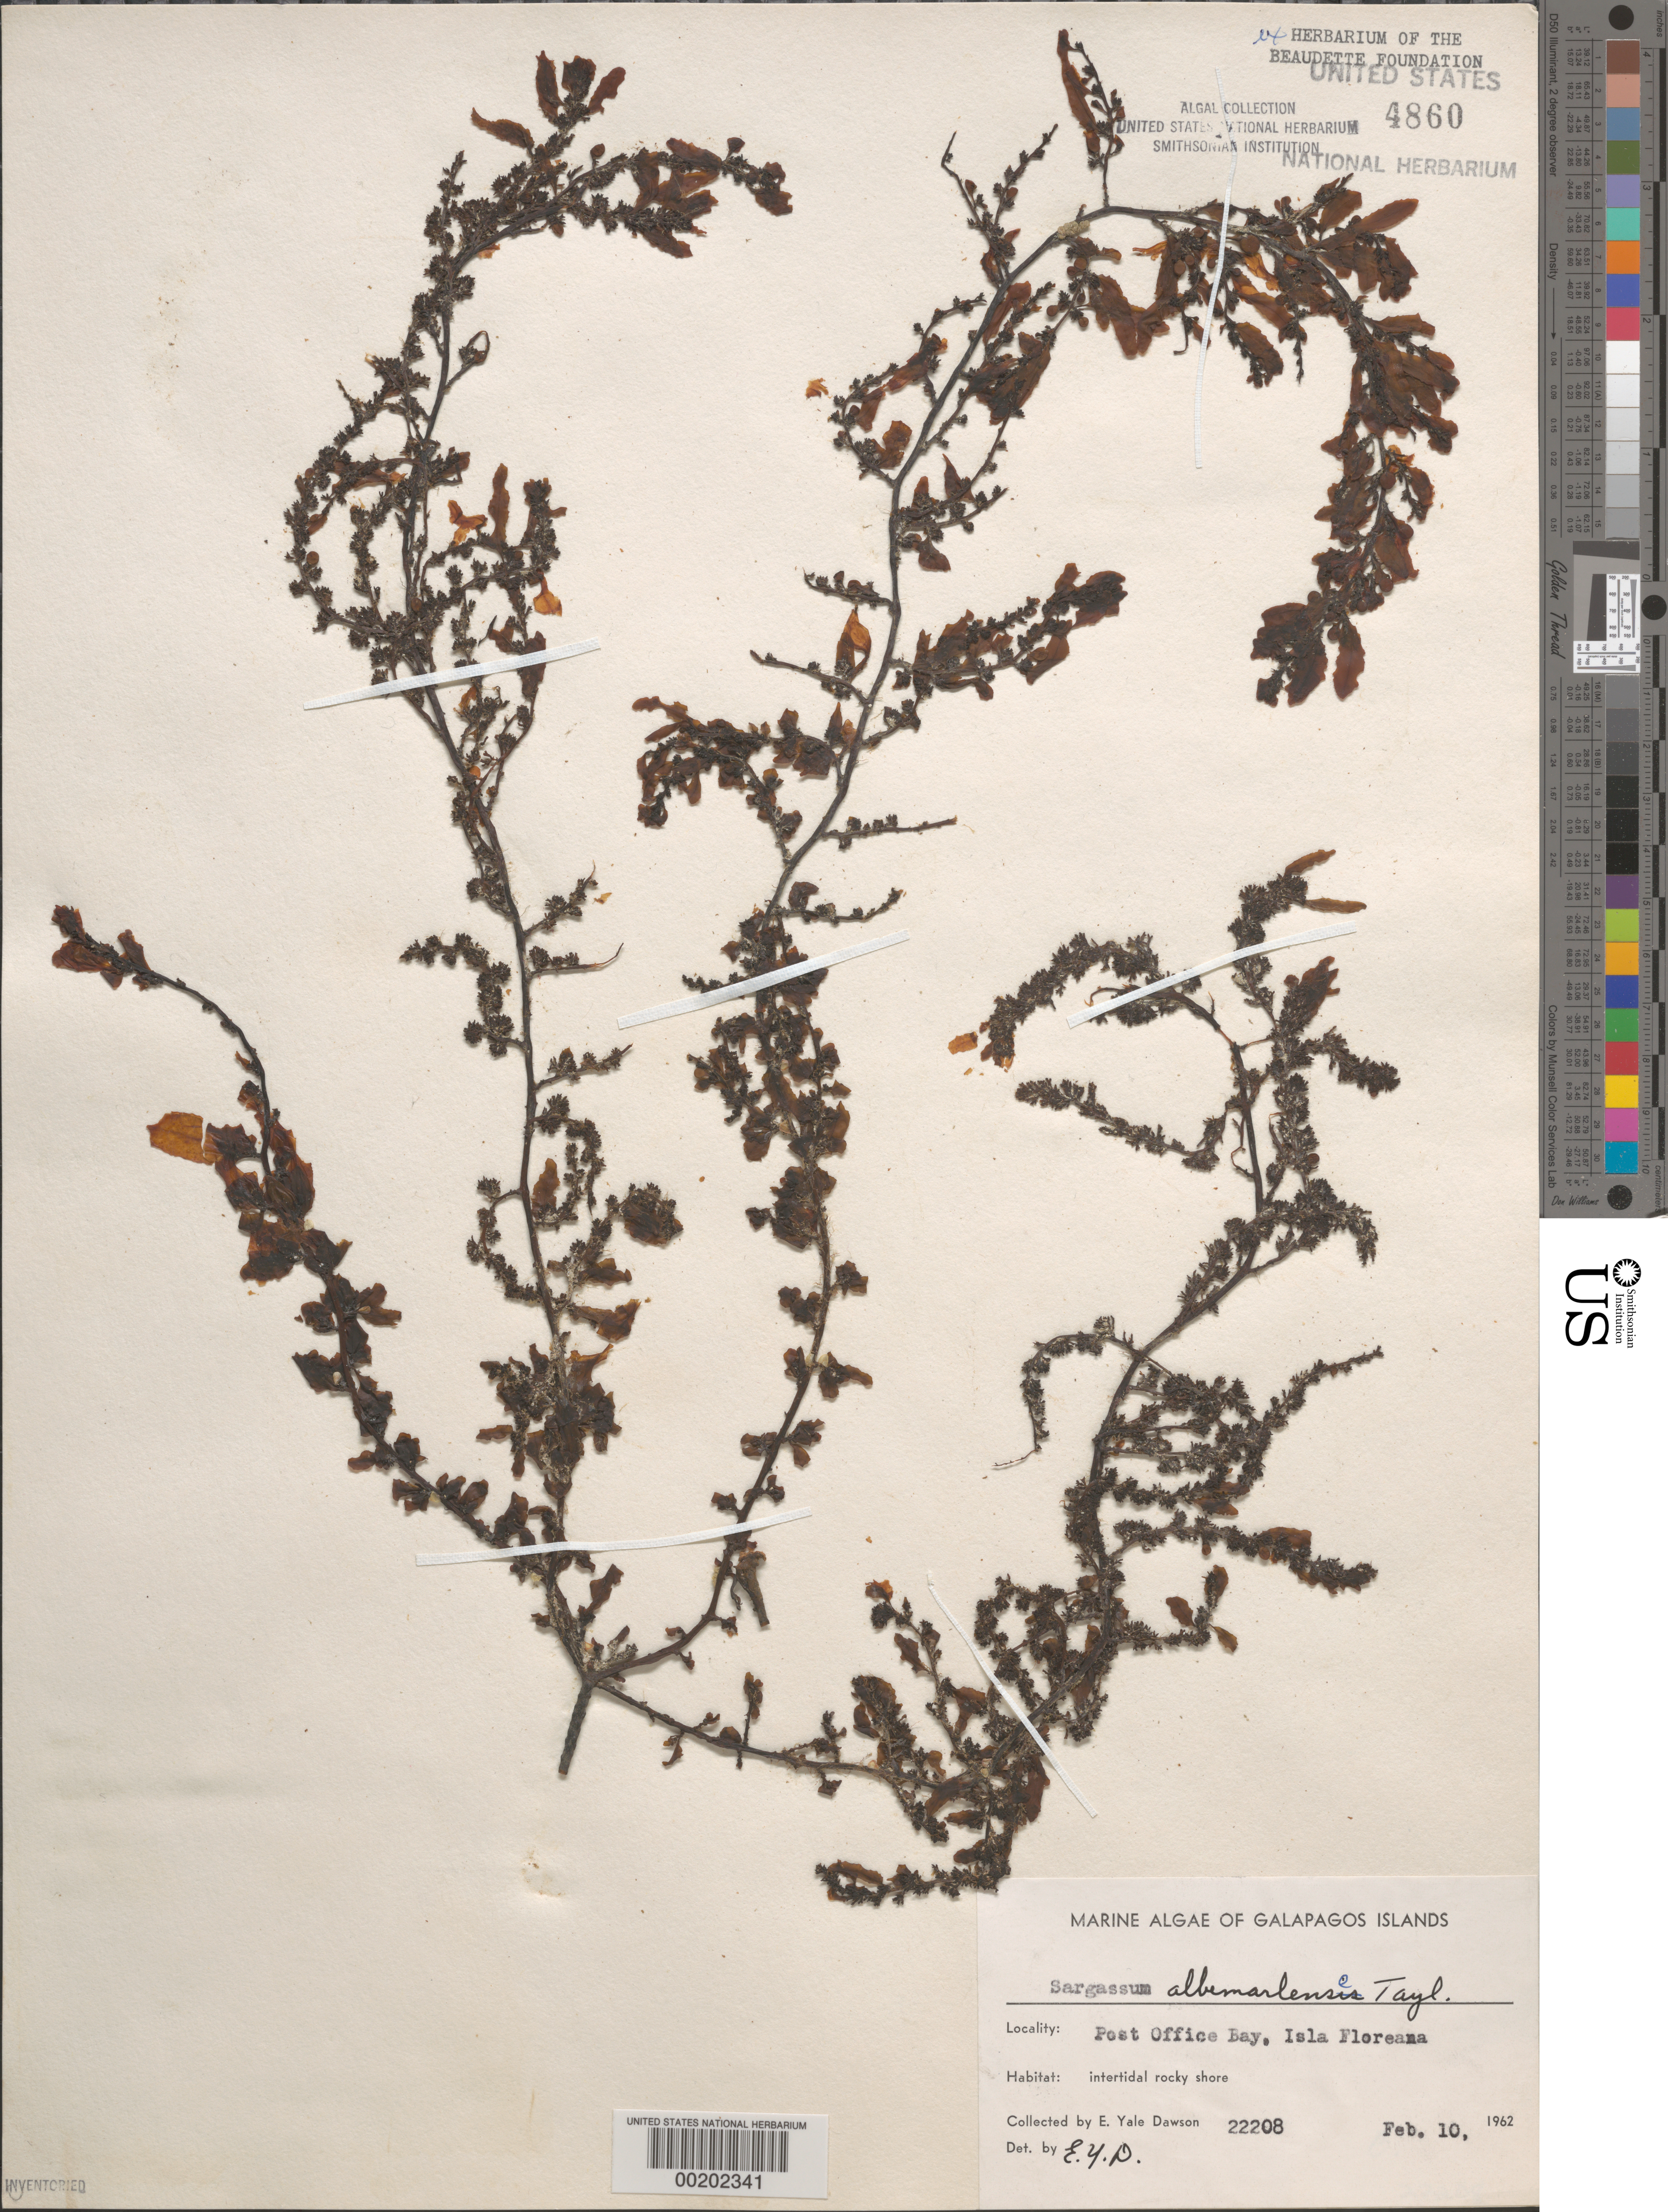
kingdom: Chromista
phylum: Ochrophyta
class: Phaeophyceae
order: Fucales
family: Sargassaceae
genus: Sargassum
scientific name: Sargassum albemarlensis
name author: W.R. Taylor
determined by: Dawson, E. Y.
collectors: E. Y. Dawson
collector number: EYD 22208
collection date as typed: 01 Feb 1962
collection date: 1962-02-01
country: Ecuador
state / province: Colón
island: Floreana [Charles, Santa Maria]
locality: Post of Fice Bay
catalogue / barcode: US 4860